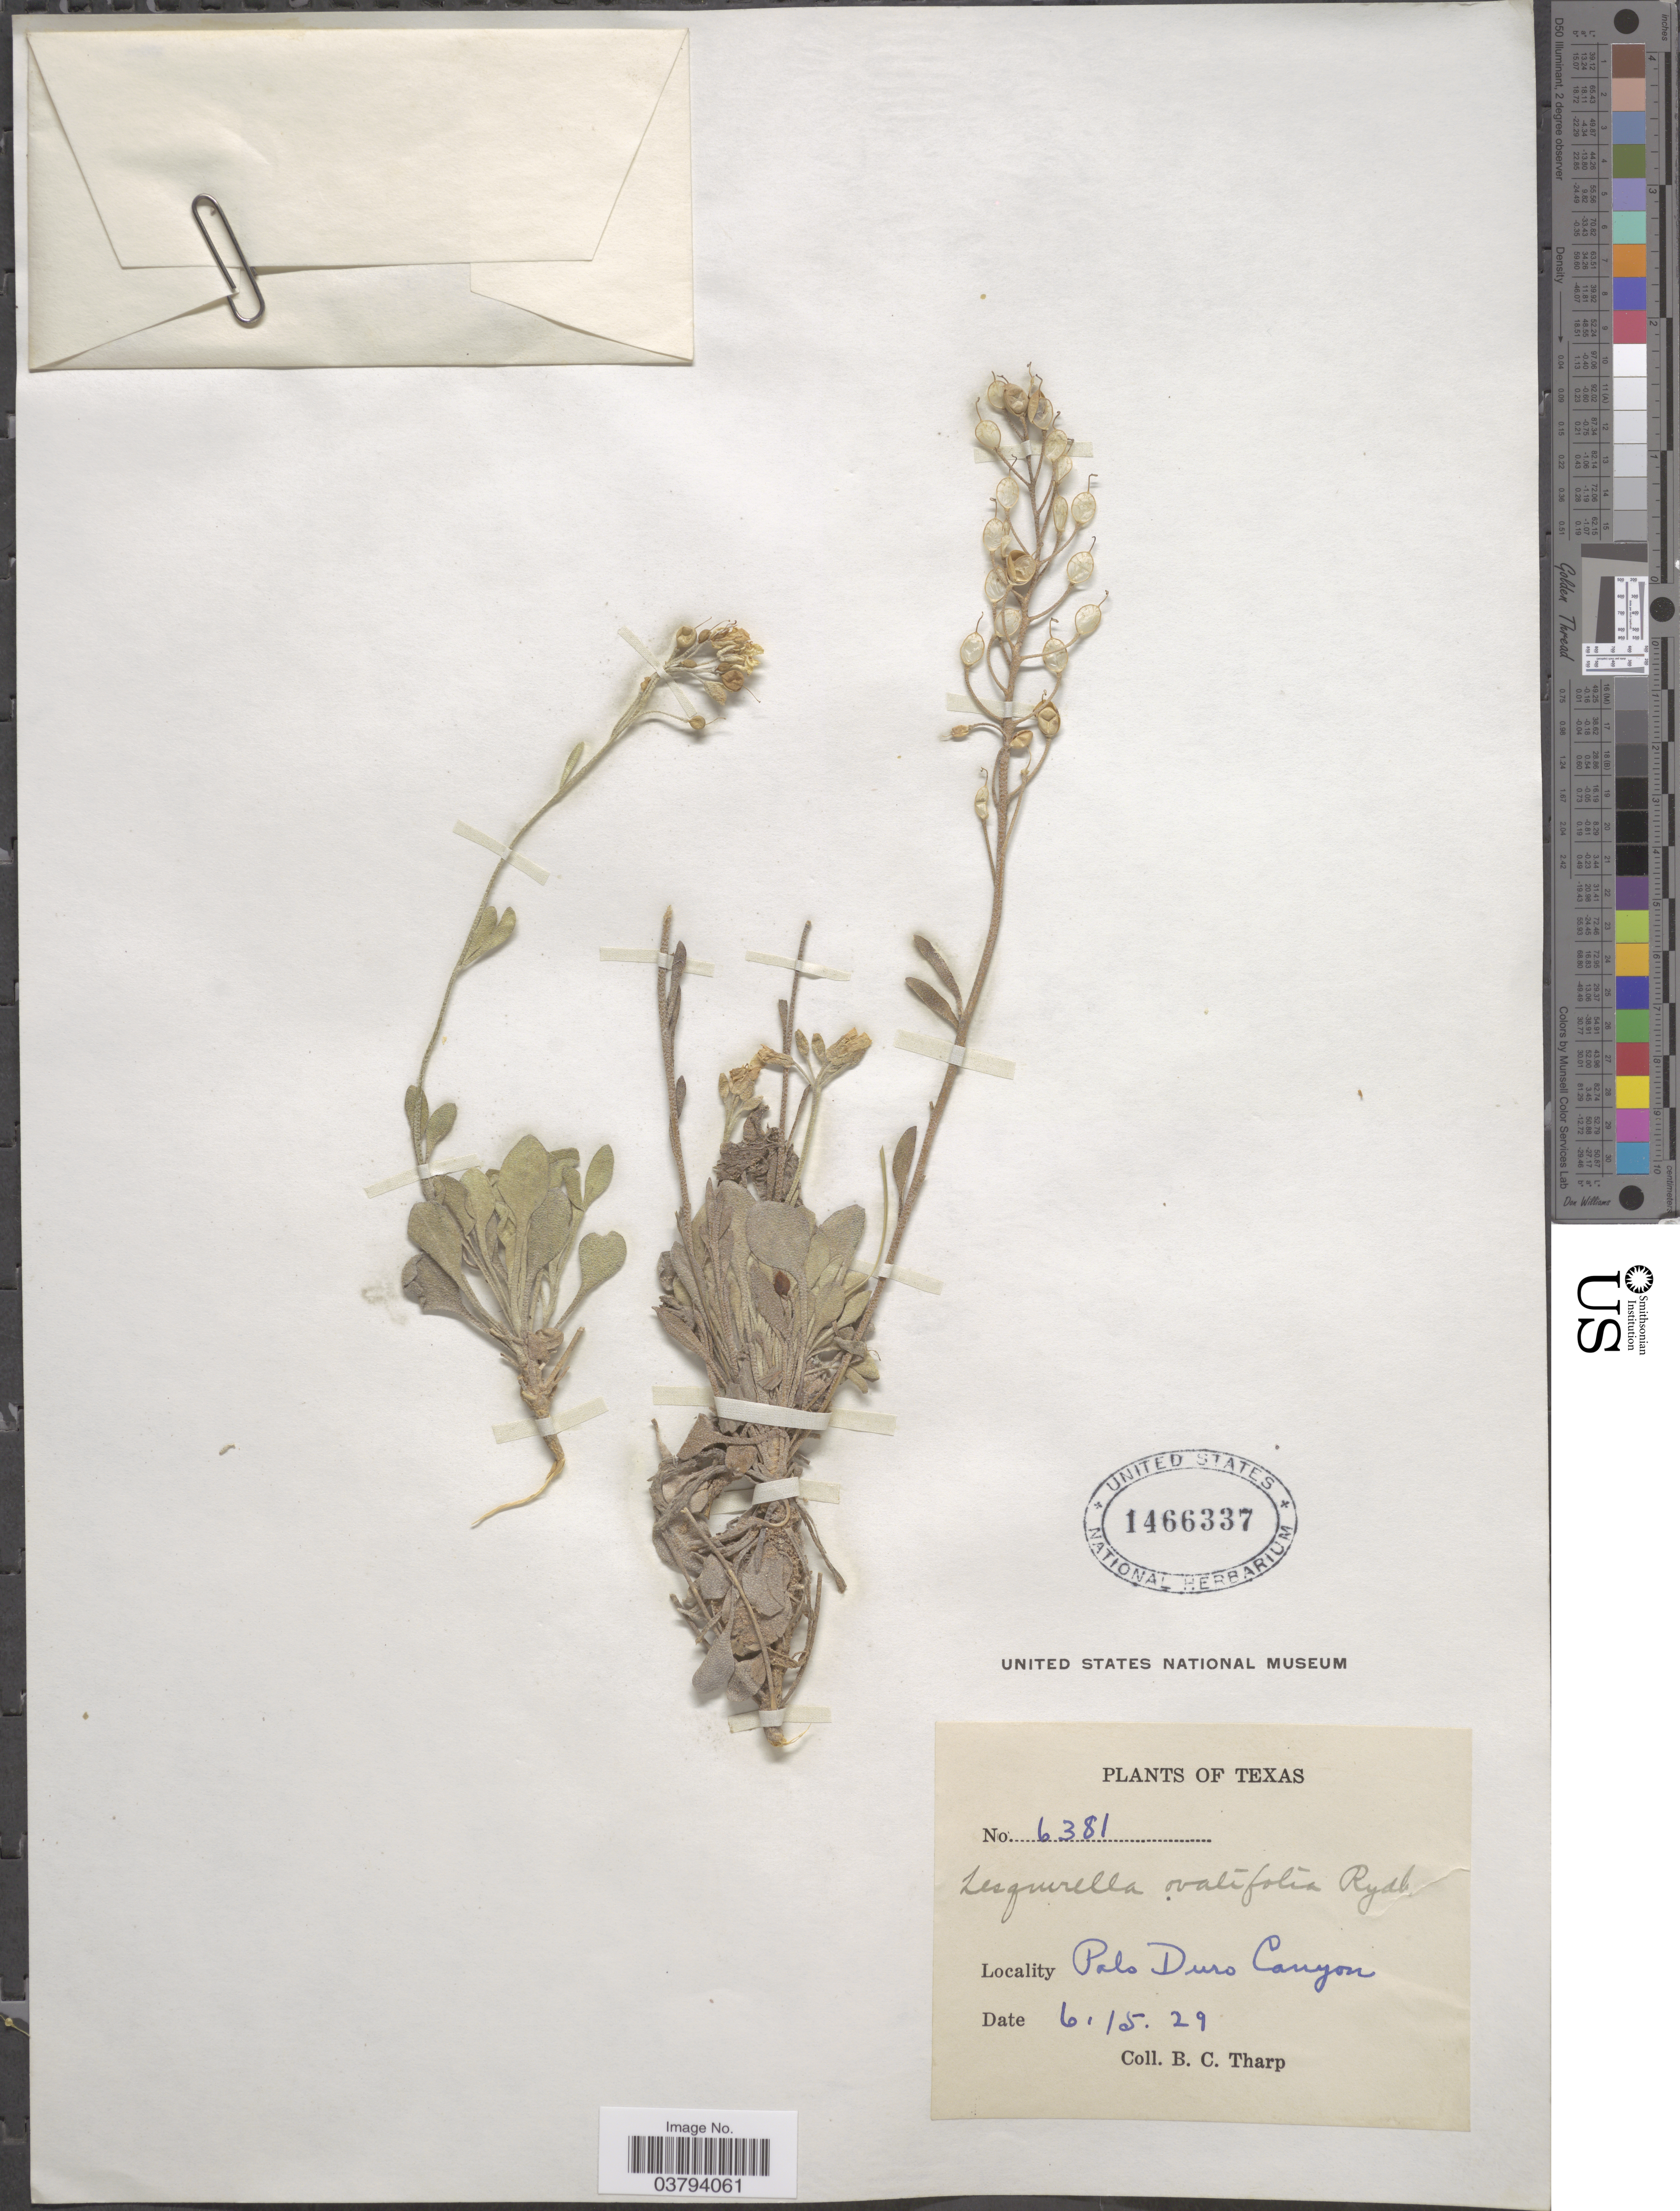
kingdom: Plantae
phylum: Tracheophyta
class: Magnoliopsida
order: Brassicales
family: Brassicaceae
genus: Lesquerella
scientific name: Lesquerella ovalifolia subsp. ovalifolia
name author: Rydb. ex Britton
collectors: B. C. Tharp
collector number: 6381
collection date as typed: Transcribed d/m/y: 15/6/29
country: United States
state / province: Texas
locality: Palo Duro Canyon.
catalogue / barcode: US 1466337